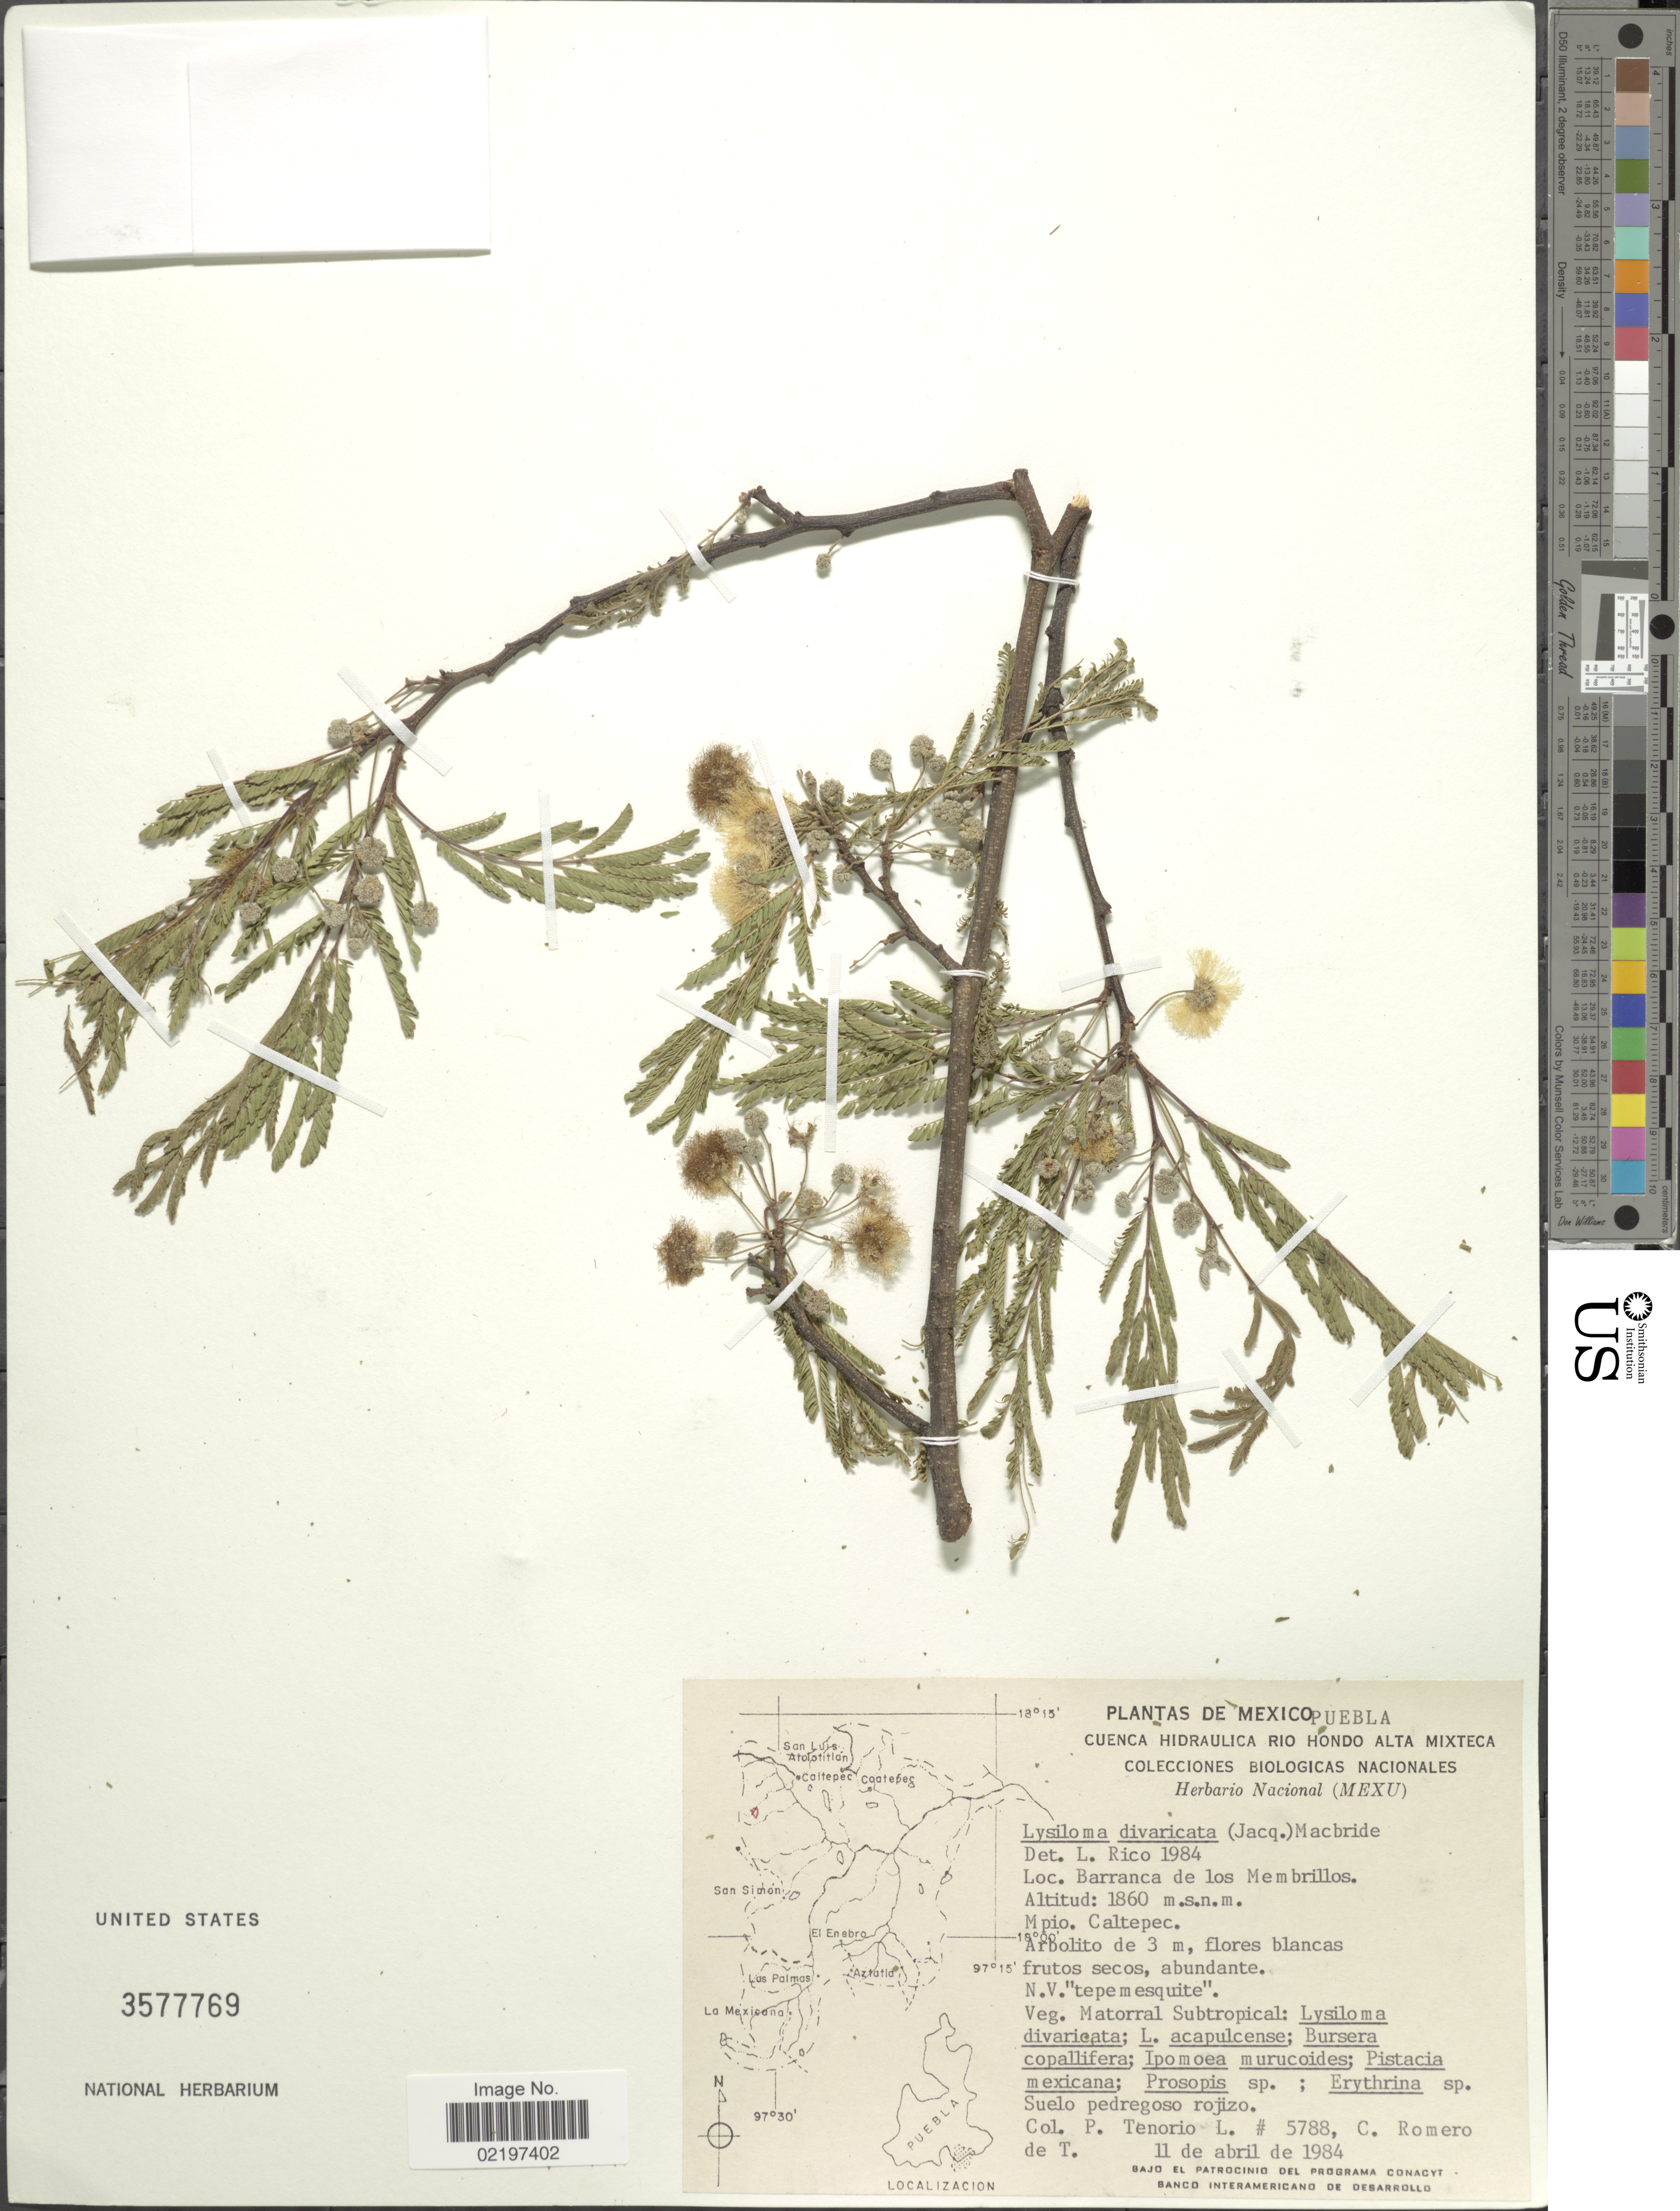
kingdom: Plantae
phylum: Tracheophyta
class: Magnoliopsida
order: Fabales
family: Fabaceae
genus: Lysiloma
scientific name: Lysiloma divaricatum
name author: (Jacq.) J.F. Macbr.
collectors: P. Tenorio L. & C. Romero de T.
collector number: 5788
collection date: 1984-04-11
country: Mexico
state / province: Puebla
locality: Cuenca Hidraulica Rio Hondo Alta Mixteca, Barranca de los Membrillos, Mpio. Caltepec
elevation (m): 1860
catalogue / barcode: US 3577769